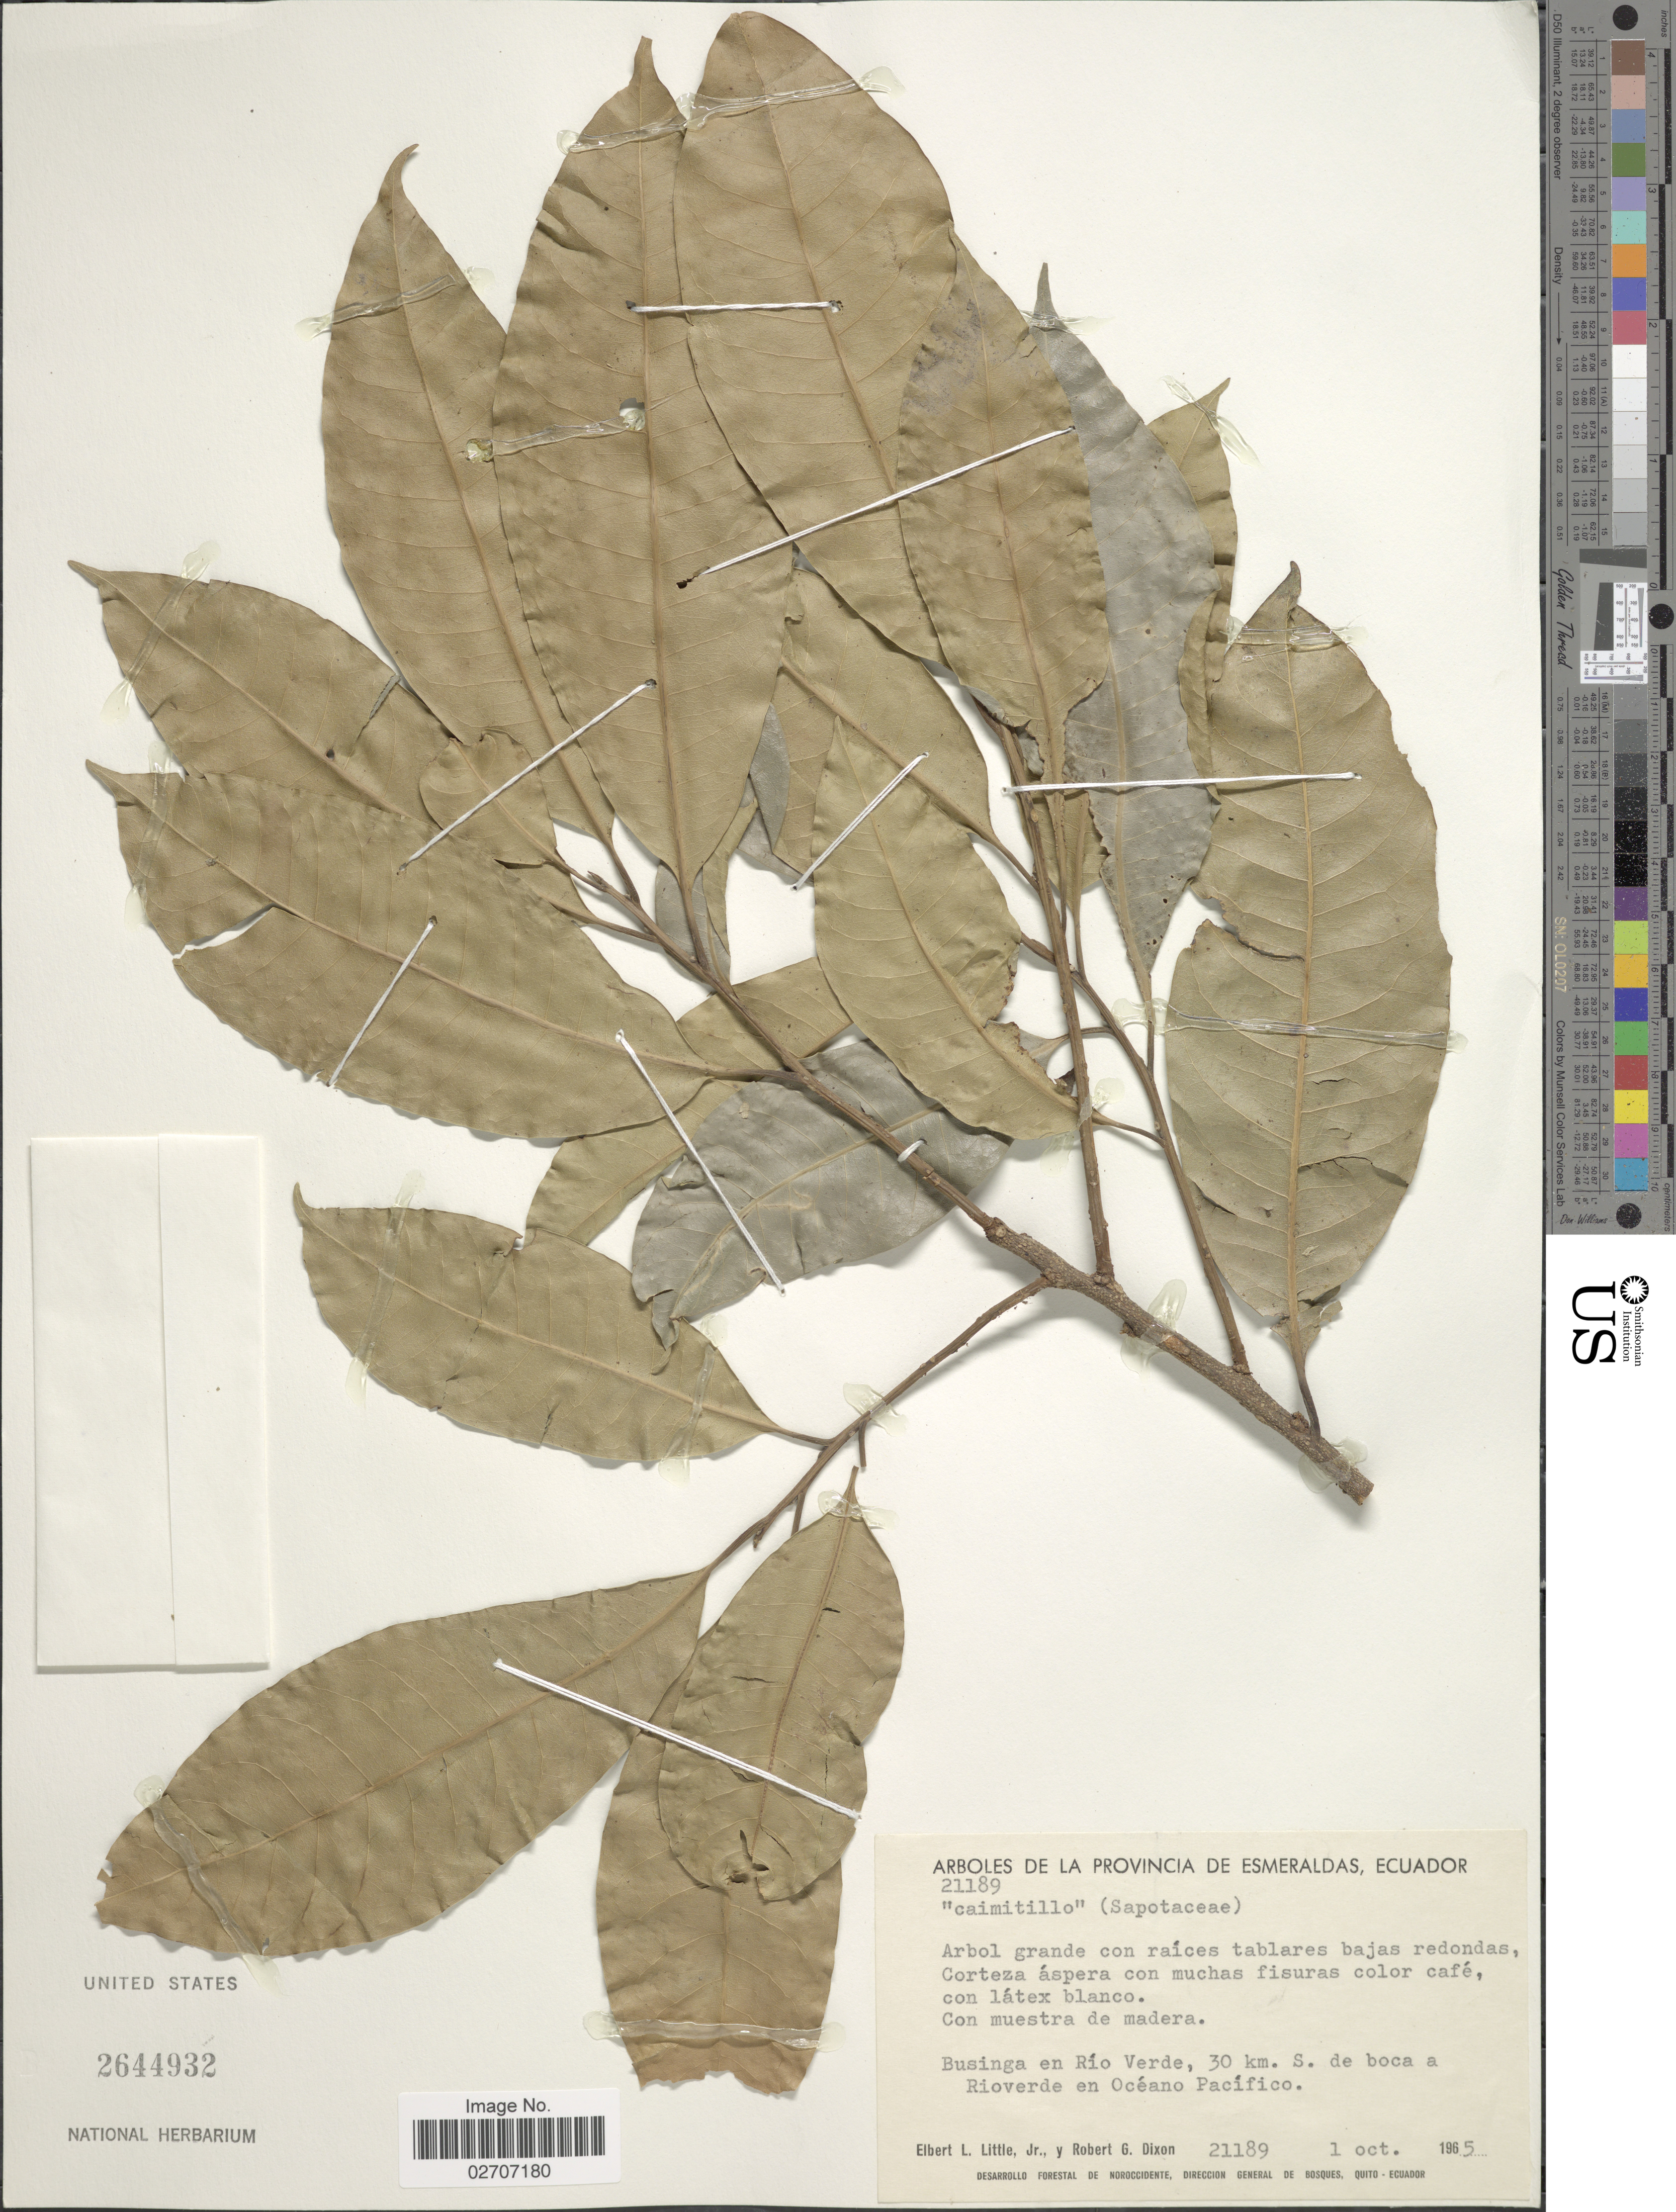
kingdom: Plantae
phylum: Tracheophyta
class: Magnoliopsida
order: Ericales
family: Sapotaceae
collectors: E. L. Little & R. G. Dixon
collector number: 21189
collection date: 1965-12-01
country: Ecuador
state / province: Esmeraldas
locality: Provincia de Esmeraldas. Businga en Rio Verder. 30 km. S. de boca a Rioverde en Oceano Pacifico.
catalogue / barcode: US 2644932